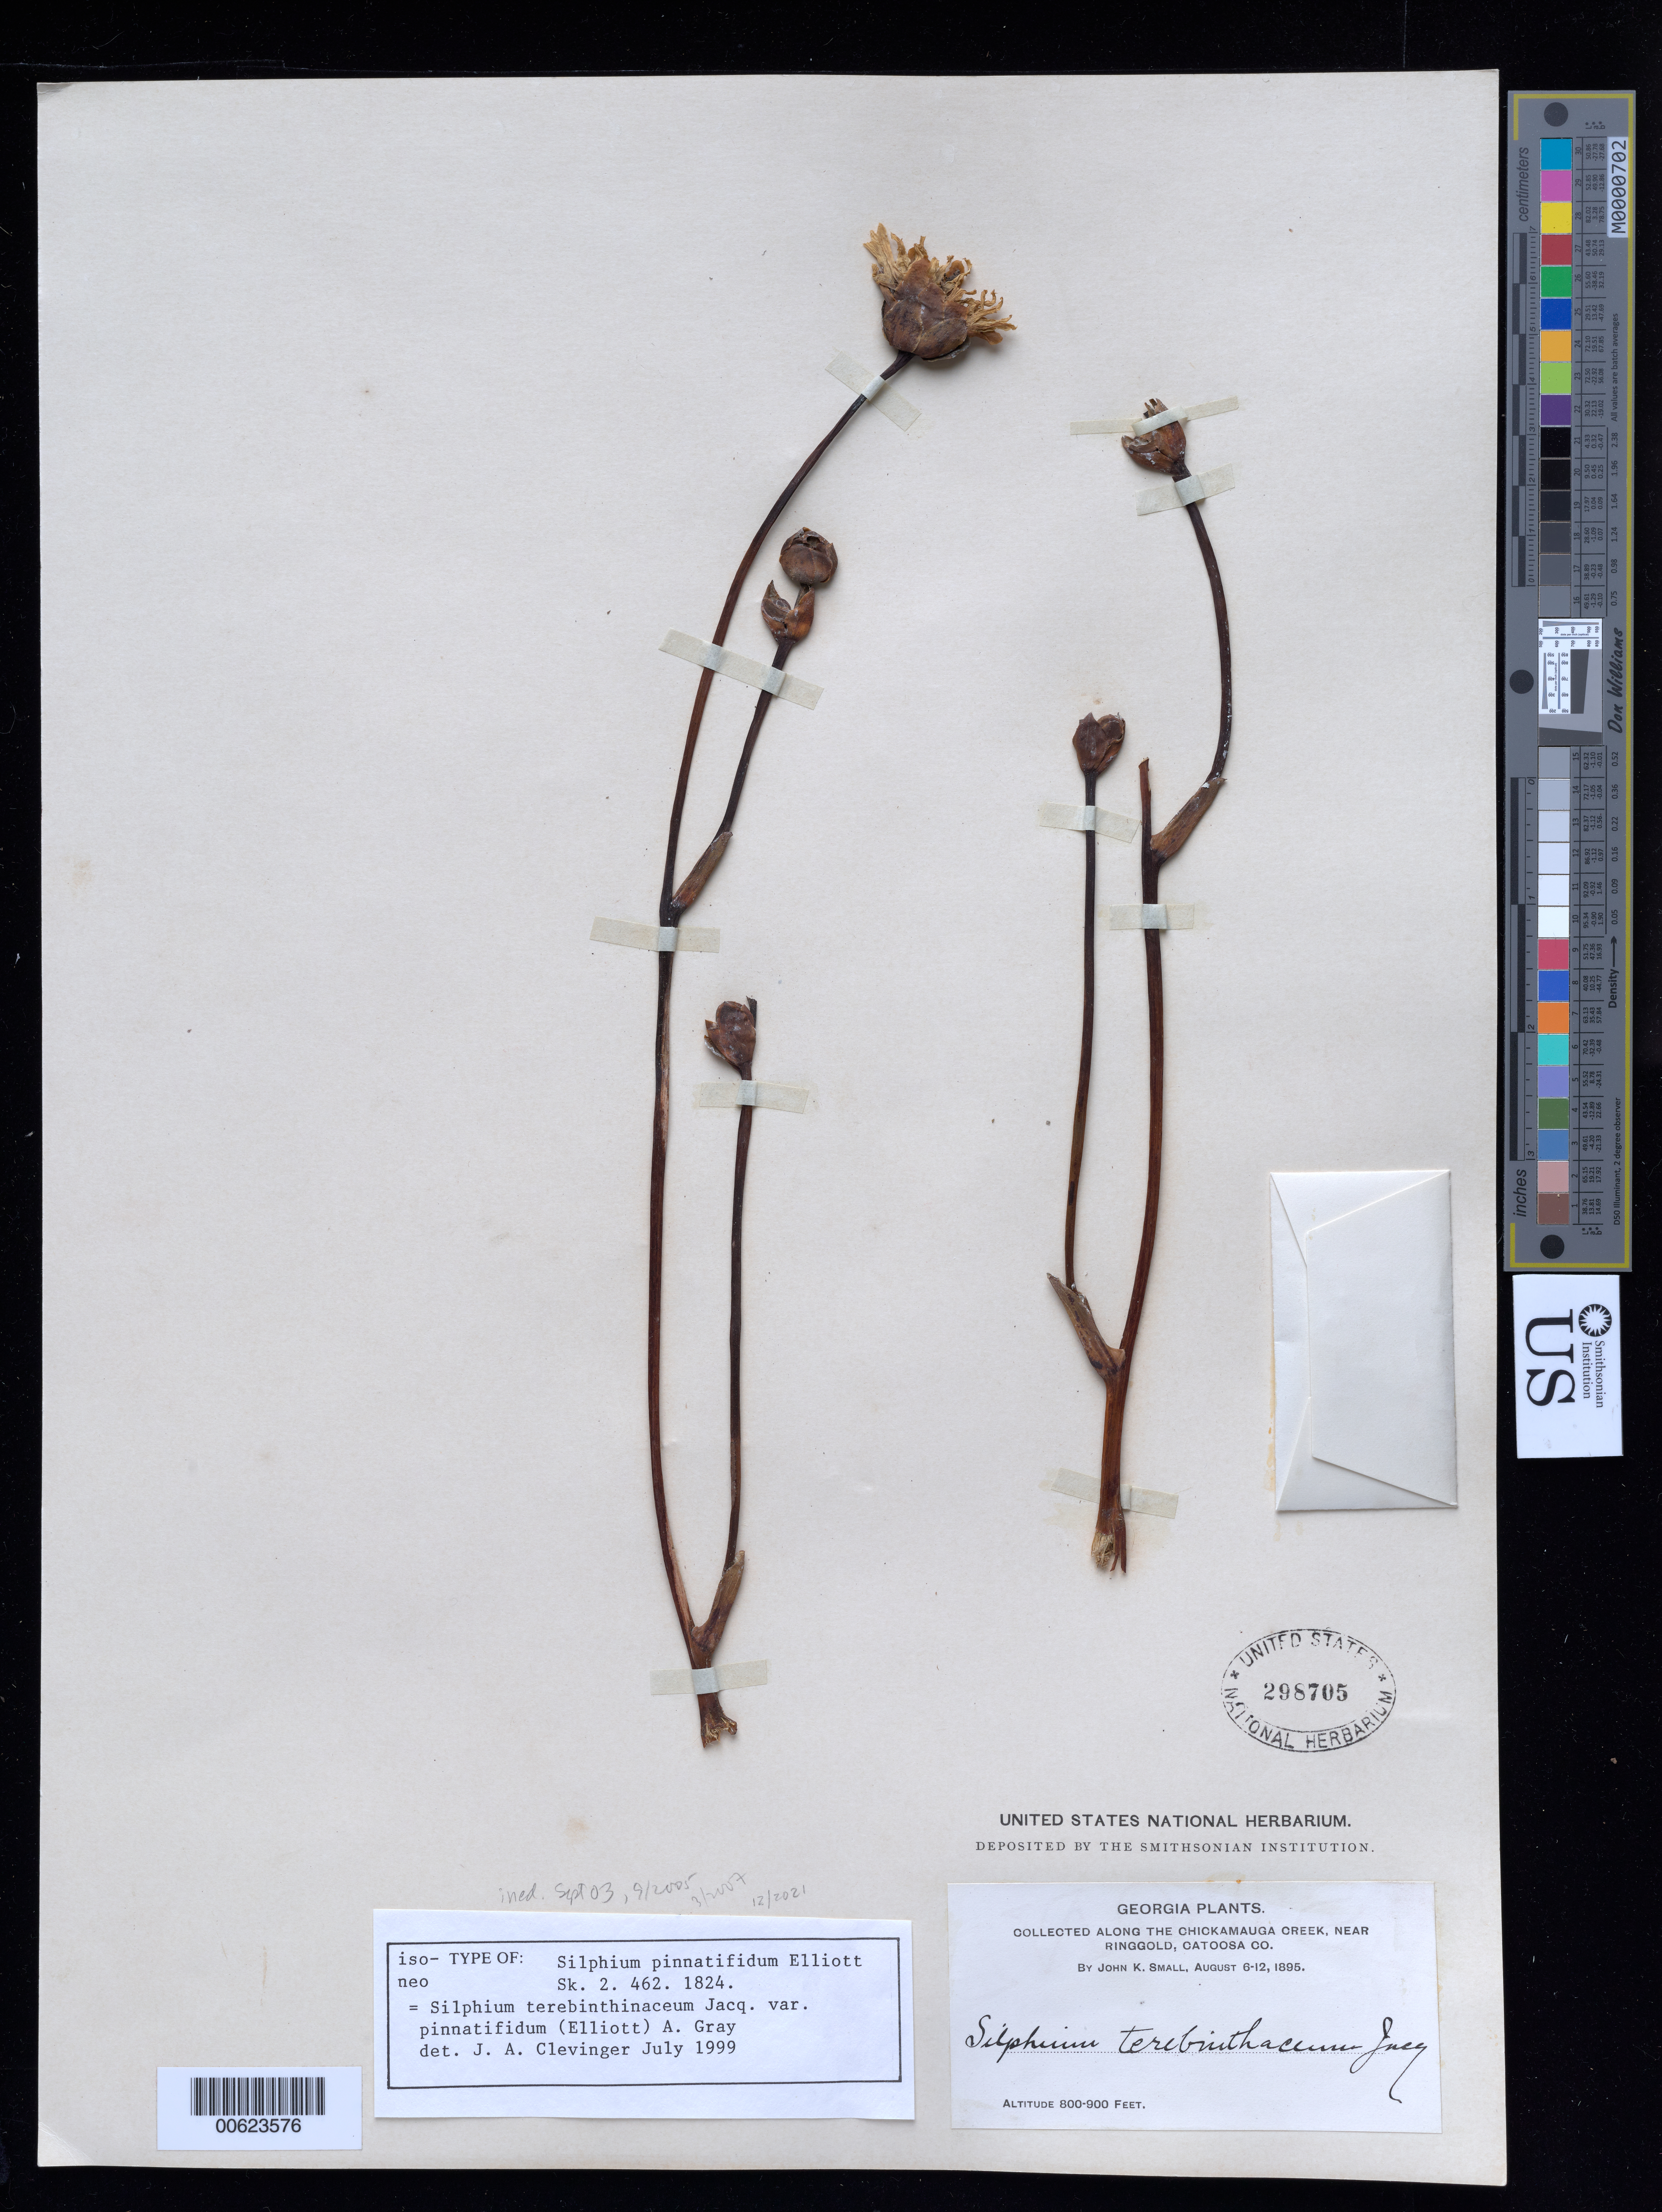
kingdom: Plantae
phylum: Tracheophyta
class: Magnoliopsida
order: Asterales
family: Asteraceae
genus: Silphium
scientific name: Silphium terebinthinaceum var. pinnatifidium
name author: (Elliott) A. Gray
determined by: Clevinger, J. A.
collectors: J. K. Small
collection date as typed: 06 Aug 1895 to 12 Aug 1895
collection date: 1895-08-06/1895-08-12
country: United States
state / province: Georgia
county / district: Catoosa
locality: Chickamauga Creek, near Ringgold.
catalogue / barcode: US 298705